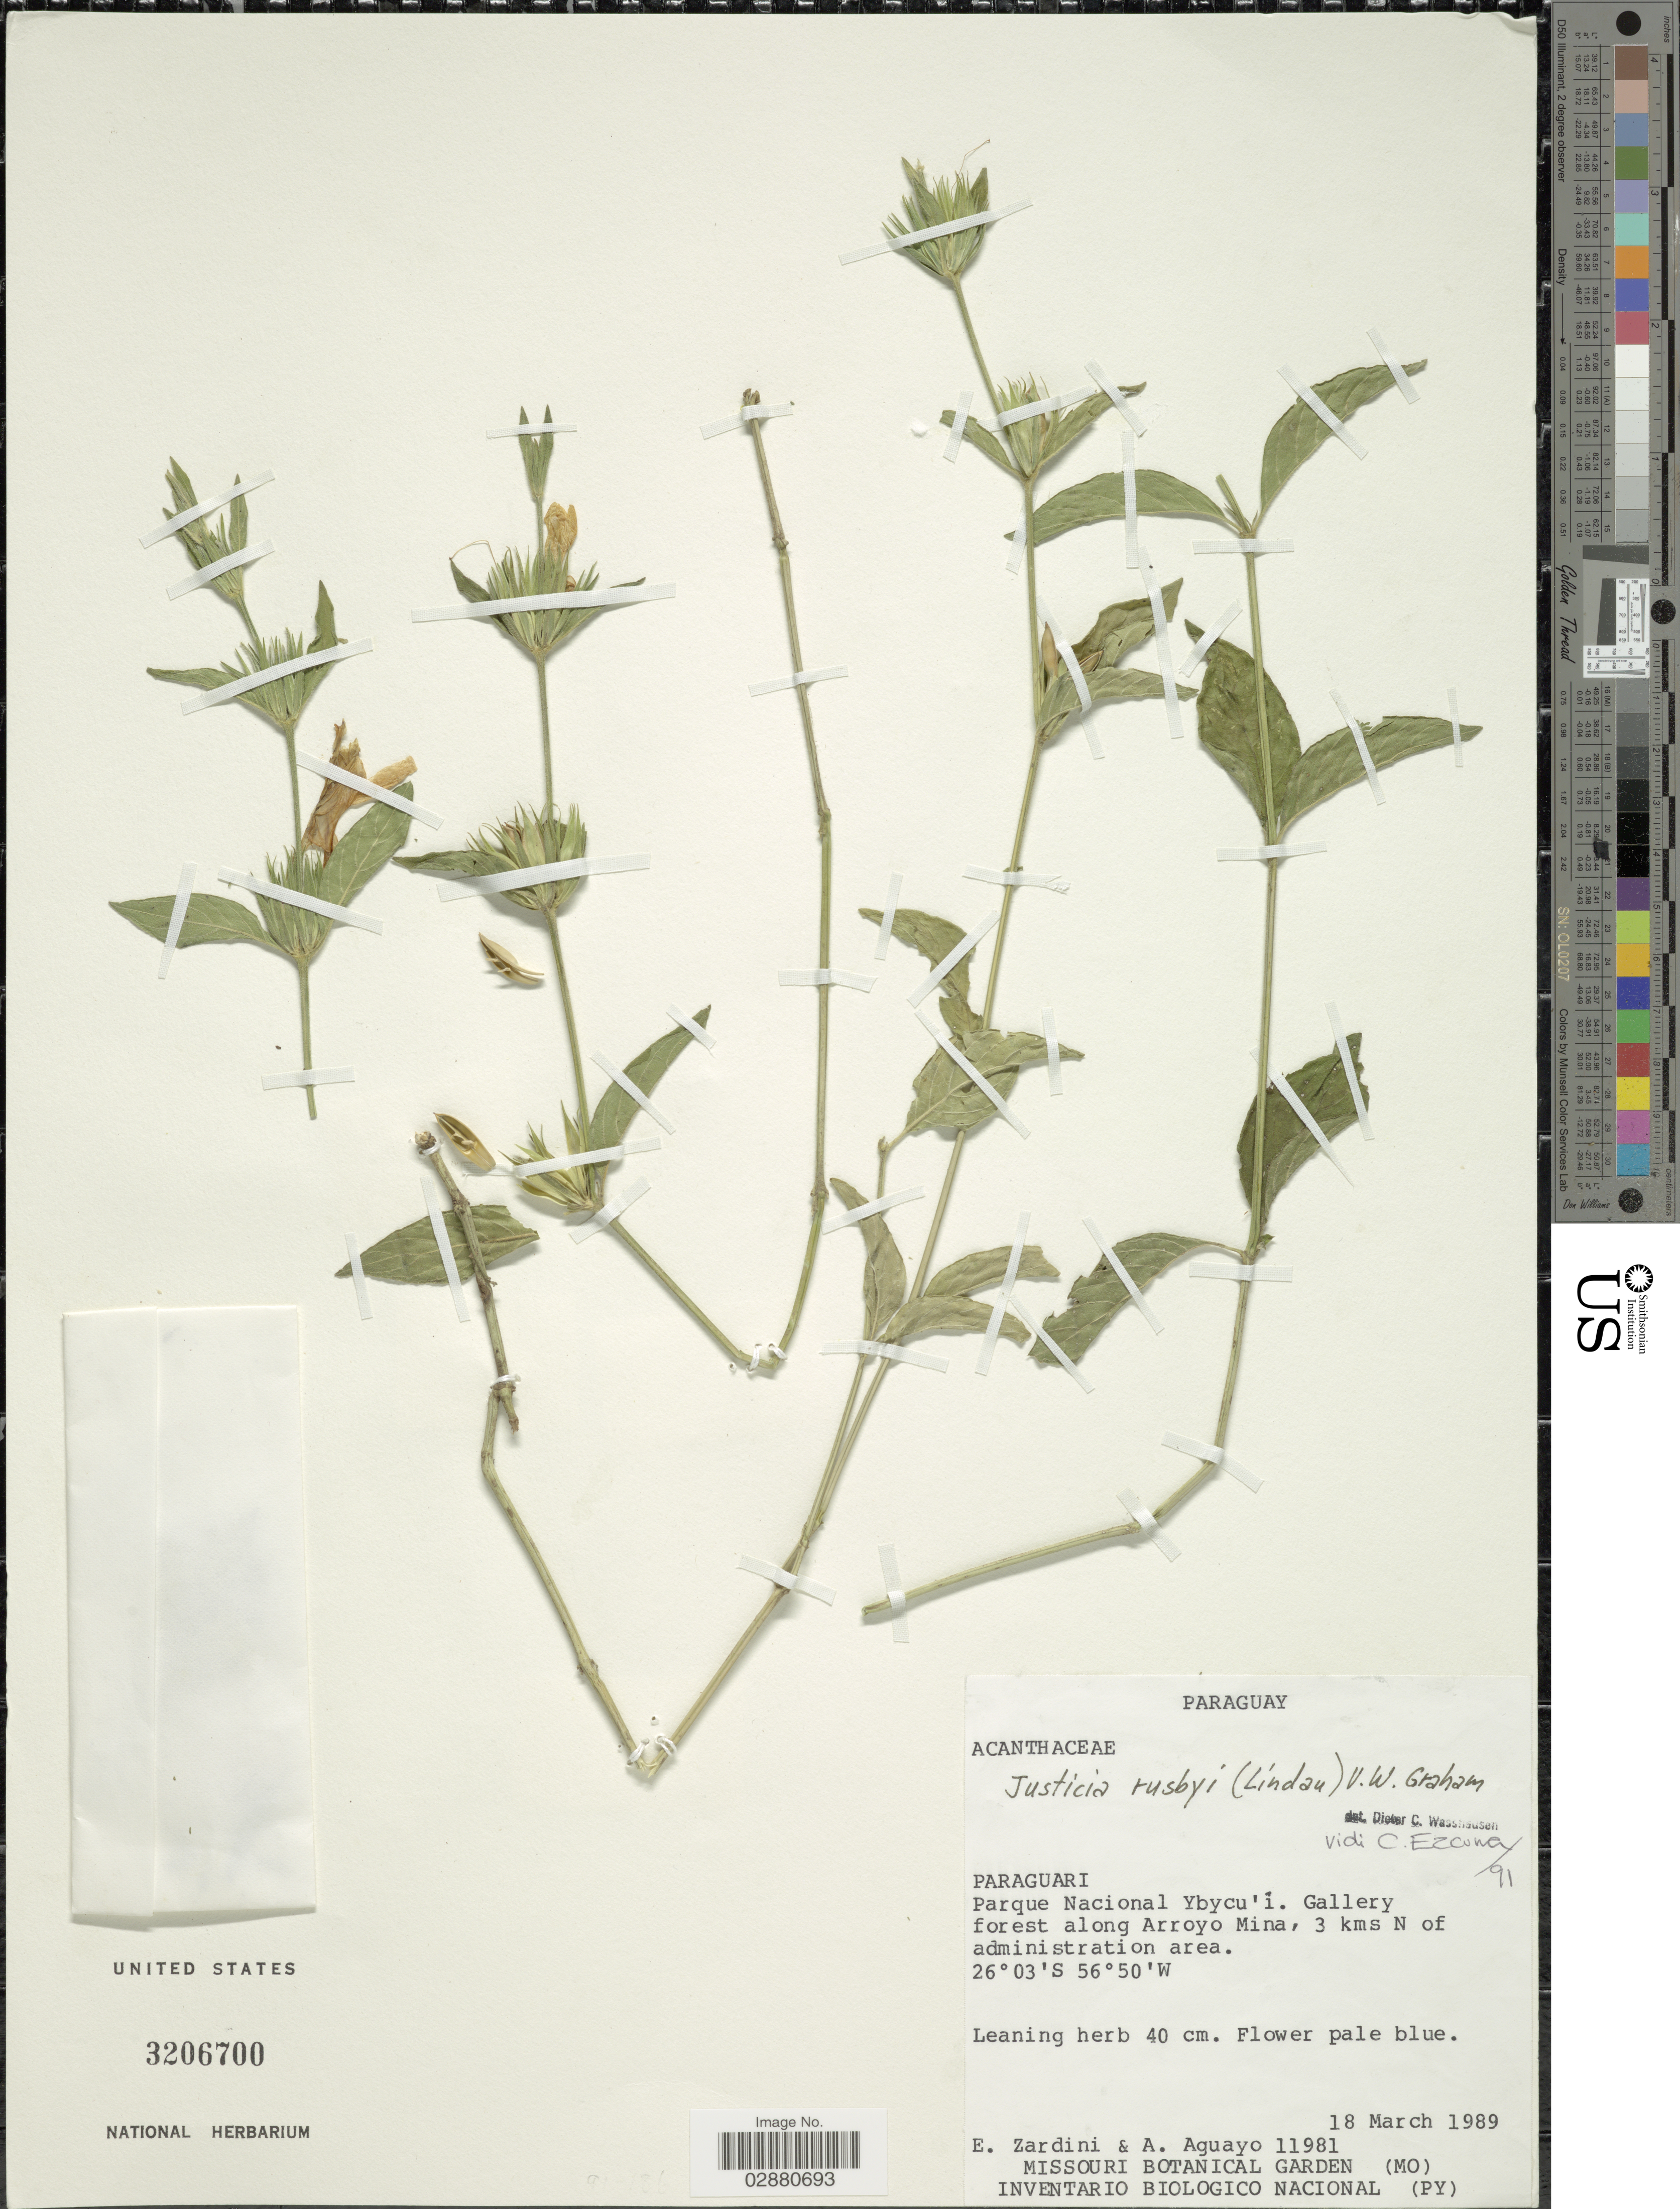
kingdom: Plantae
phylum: Tracheophyta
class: Magnoliopsida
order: Lamiales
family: Acanthaceae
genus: Justicia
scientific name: Justicia rusbyi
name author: (Lindau) V.A.W. Graham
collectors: E. Zardini & A. Aguayo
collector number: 11981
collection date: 1989-03-18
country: Paraguay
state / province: Paraguari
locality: Parque Nacional Ybycu'í. Gallery forest along Arroyo Mina, 3 kms N of administration area.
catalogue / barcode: US 3206700